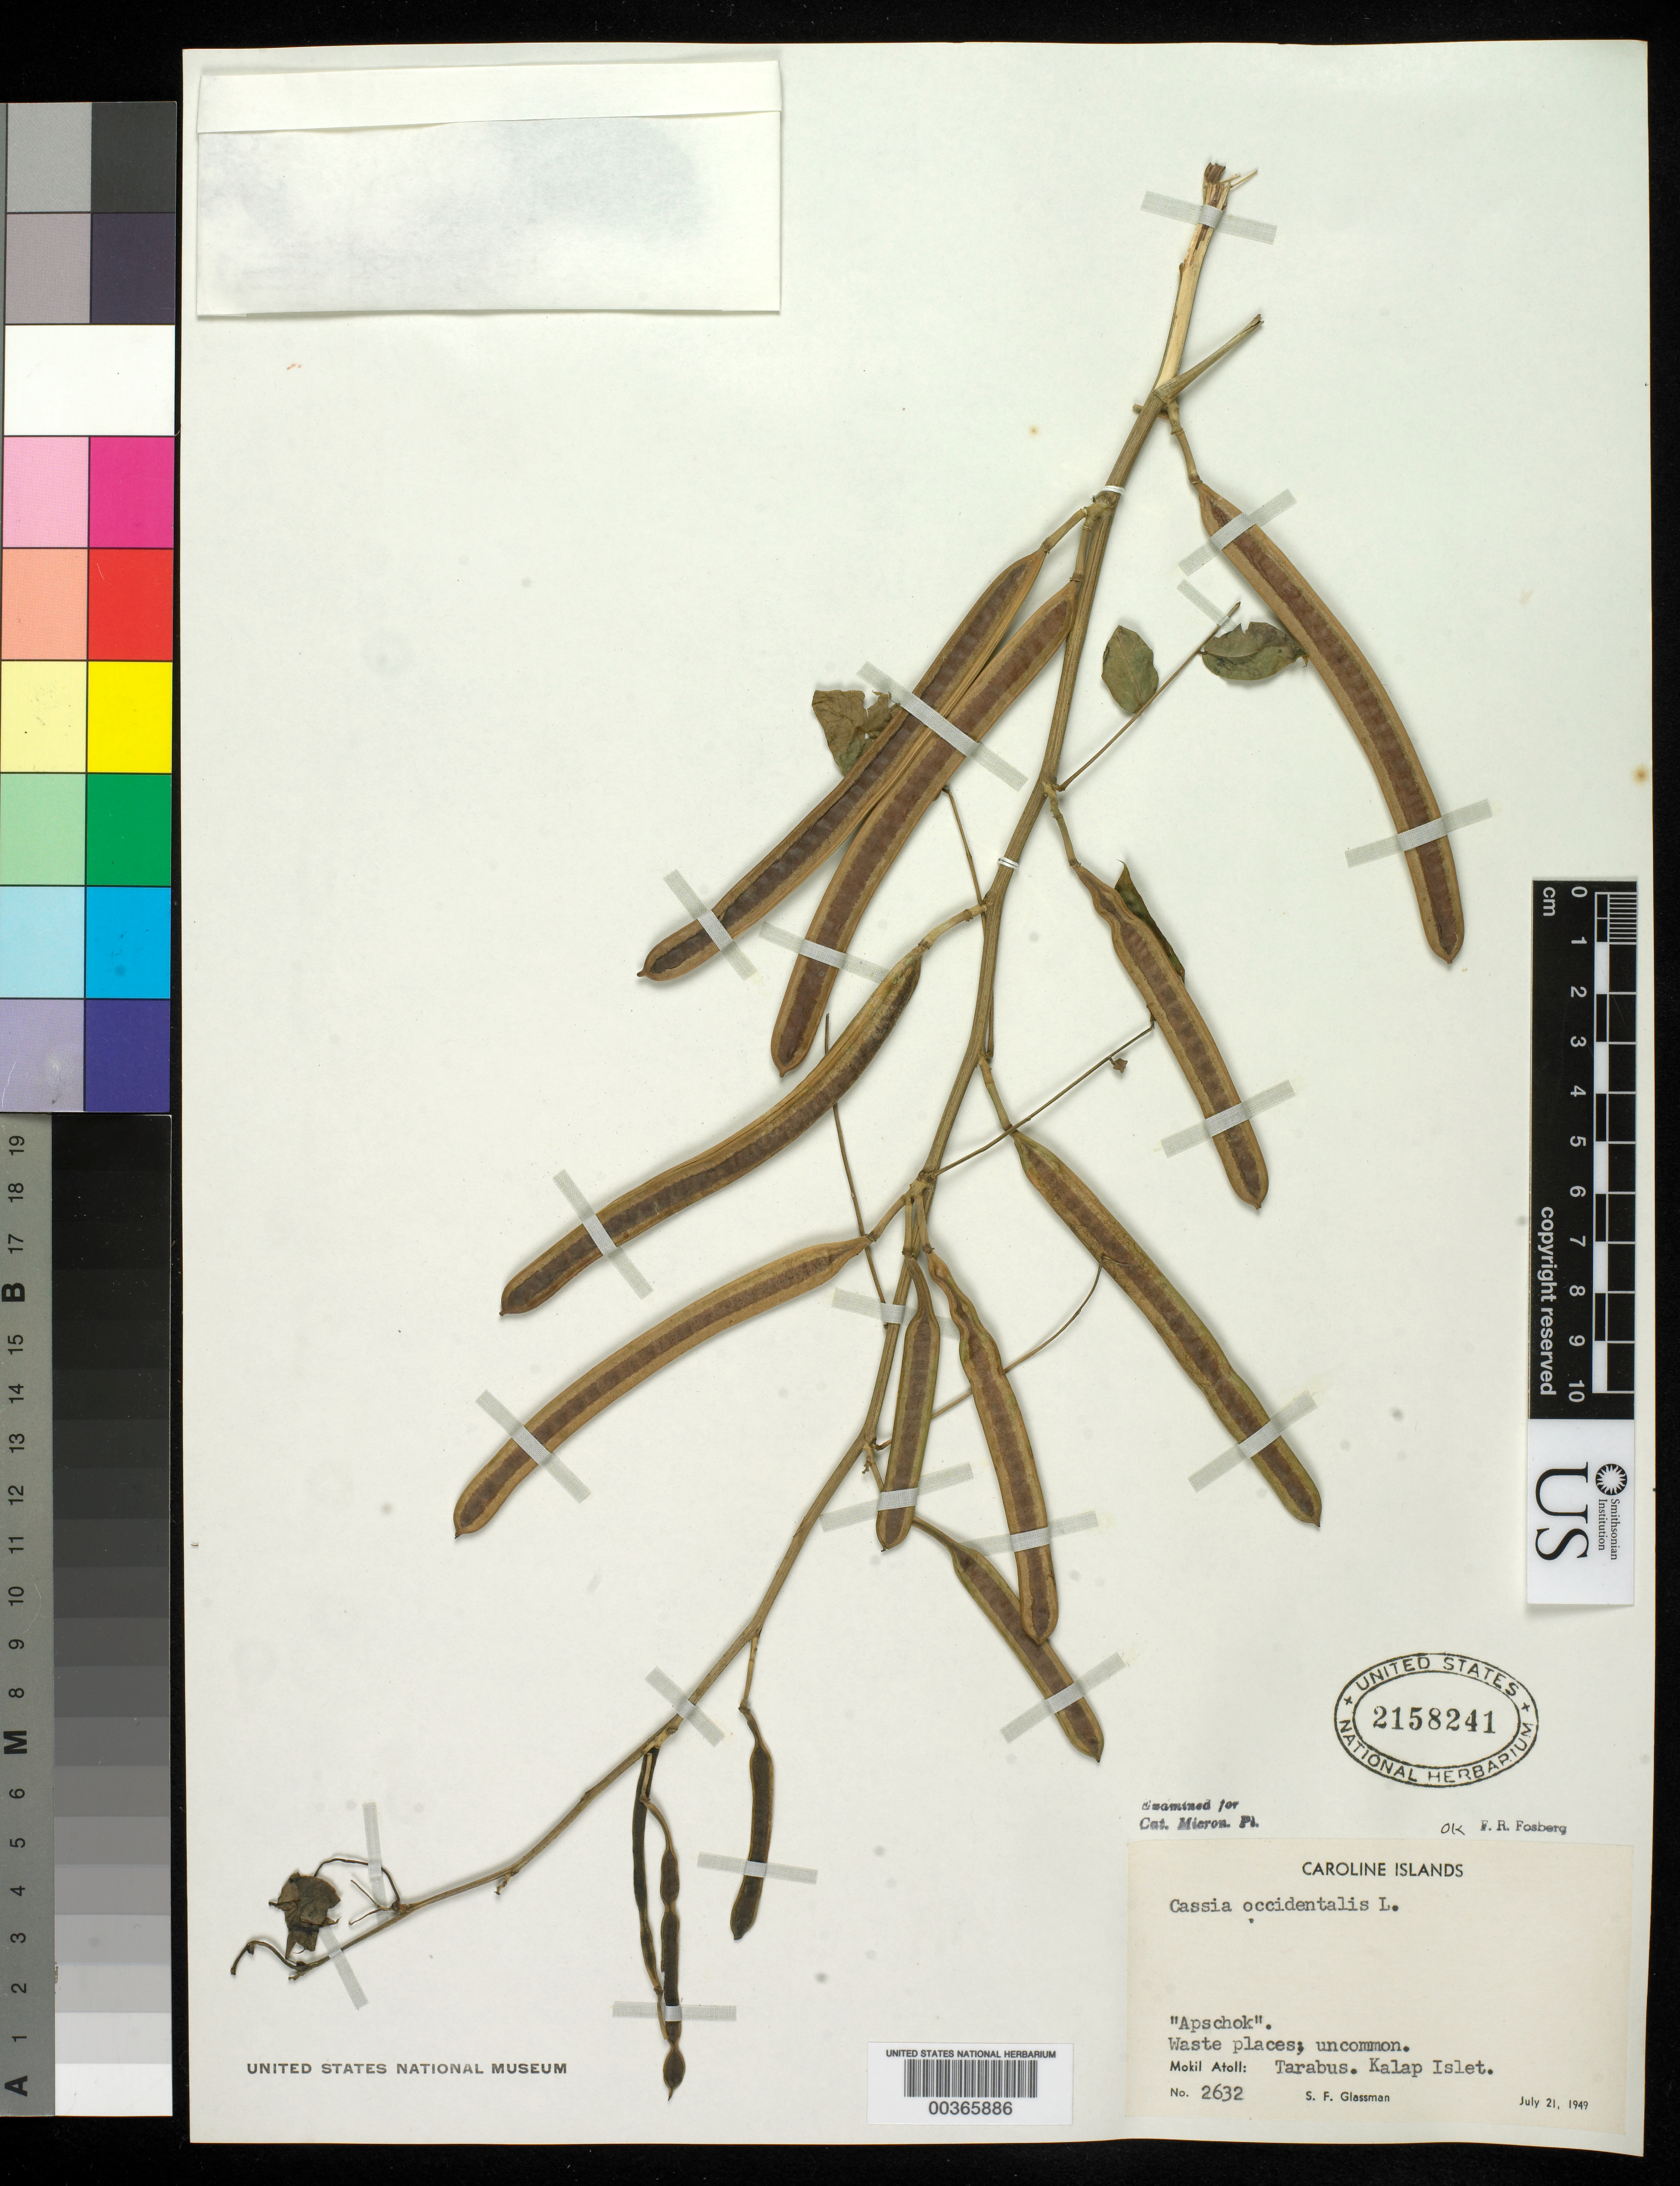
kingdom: Plantae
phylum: Tracheophyta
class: Magnoliopsida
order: Fabales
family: Fabaceae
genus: Senna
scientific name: Senna occidentalis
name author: (L.) Link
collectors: S. F. Glassman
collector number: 2632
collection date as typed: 21 Jul 1949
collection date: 1949-07-21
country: Micronesia, Federated States of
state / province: Pohnpei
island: Mwokil (Mokil) Atoll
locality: Kalap Islet, Tarabus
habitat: Waste places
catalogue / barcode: US 2158241